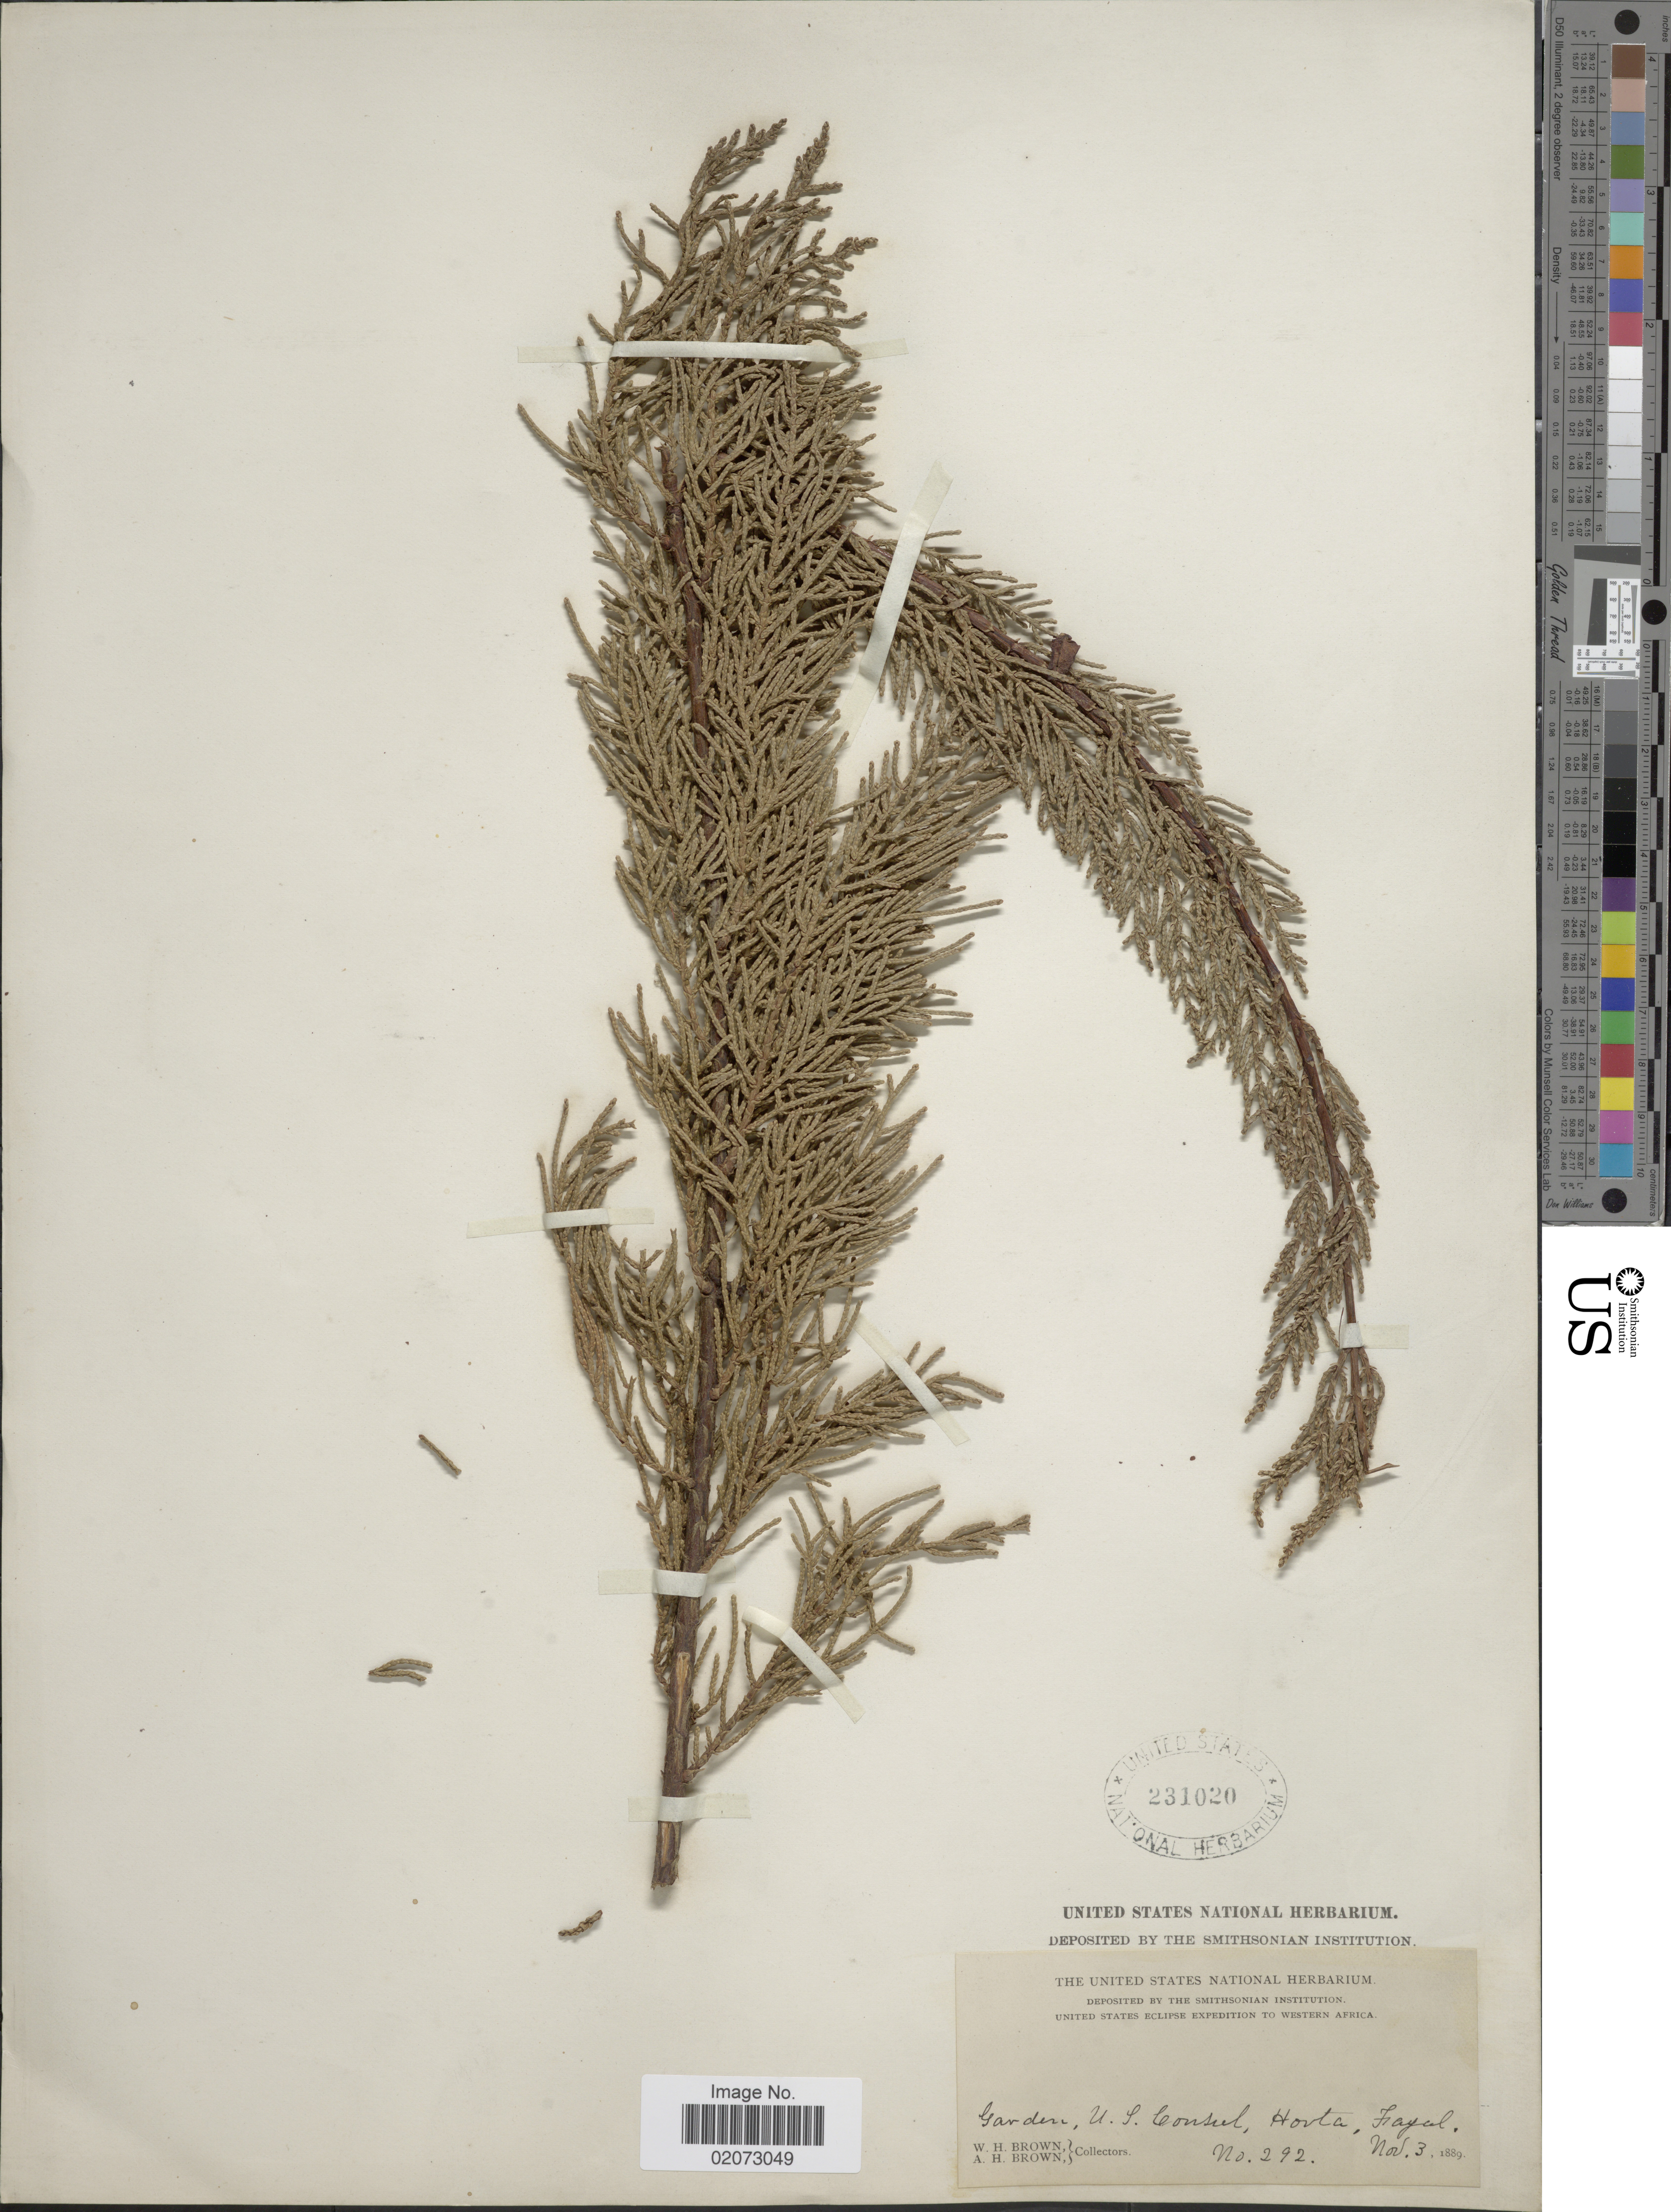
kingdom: Plantae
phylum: Tracheophyta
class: Pinopsida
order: Pinales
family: Cupressaceae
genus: Juniperus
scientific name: Juniperus sp.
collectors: W. H. Brown & A. H. Brown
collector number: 292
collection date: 1889-11-03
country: Portugal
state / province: Azores (Aut. Reg.)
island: Faial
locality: Garden, U.S. Consel, Horta, Fayal. Western Africa.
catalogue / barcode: US 231020